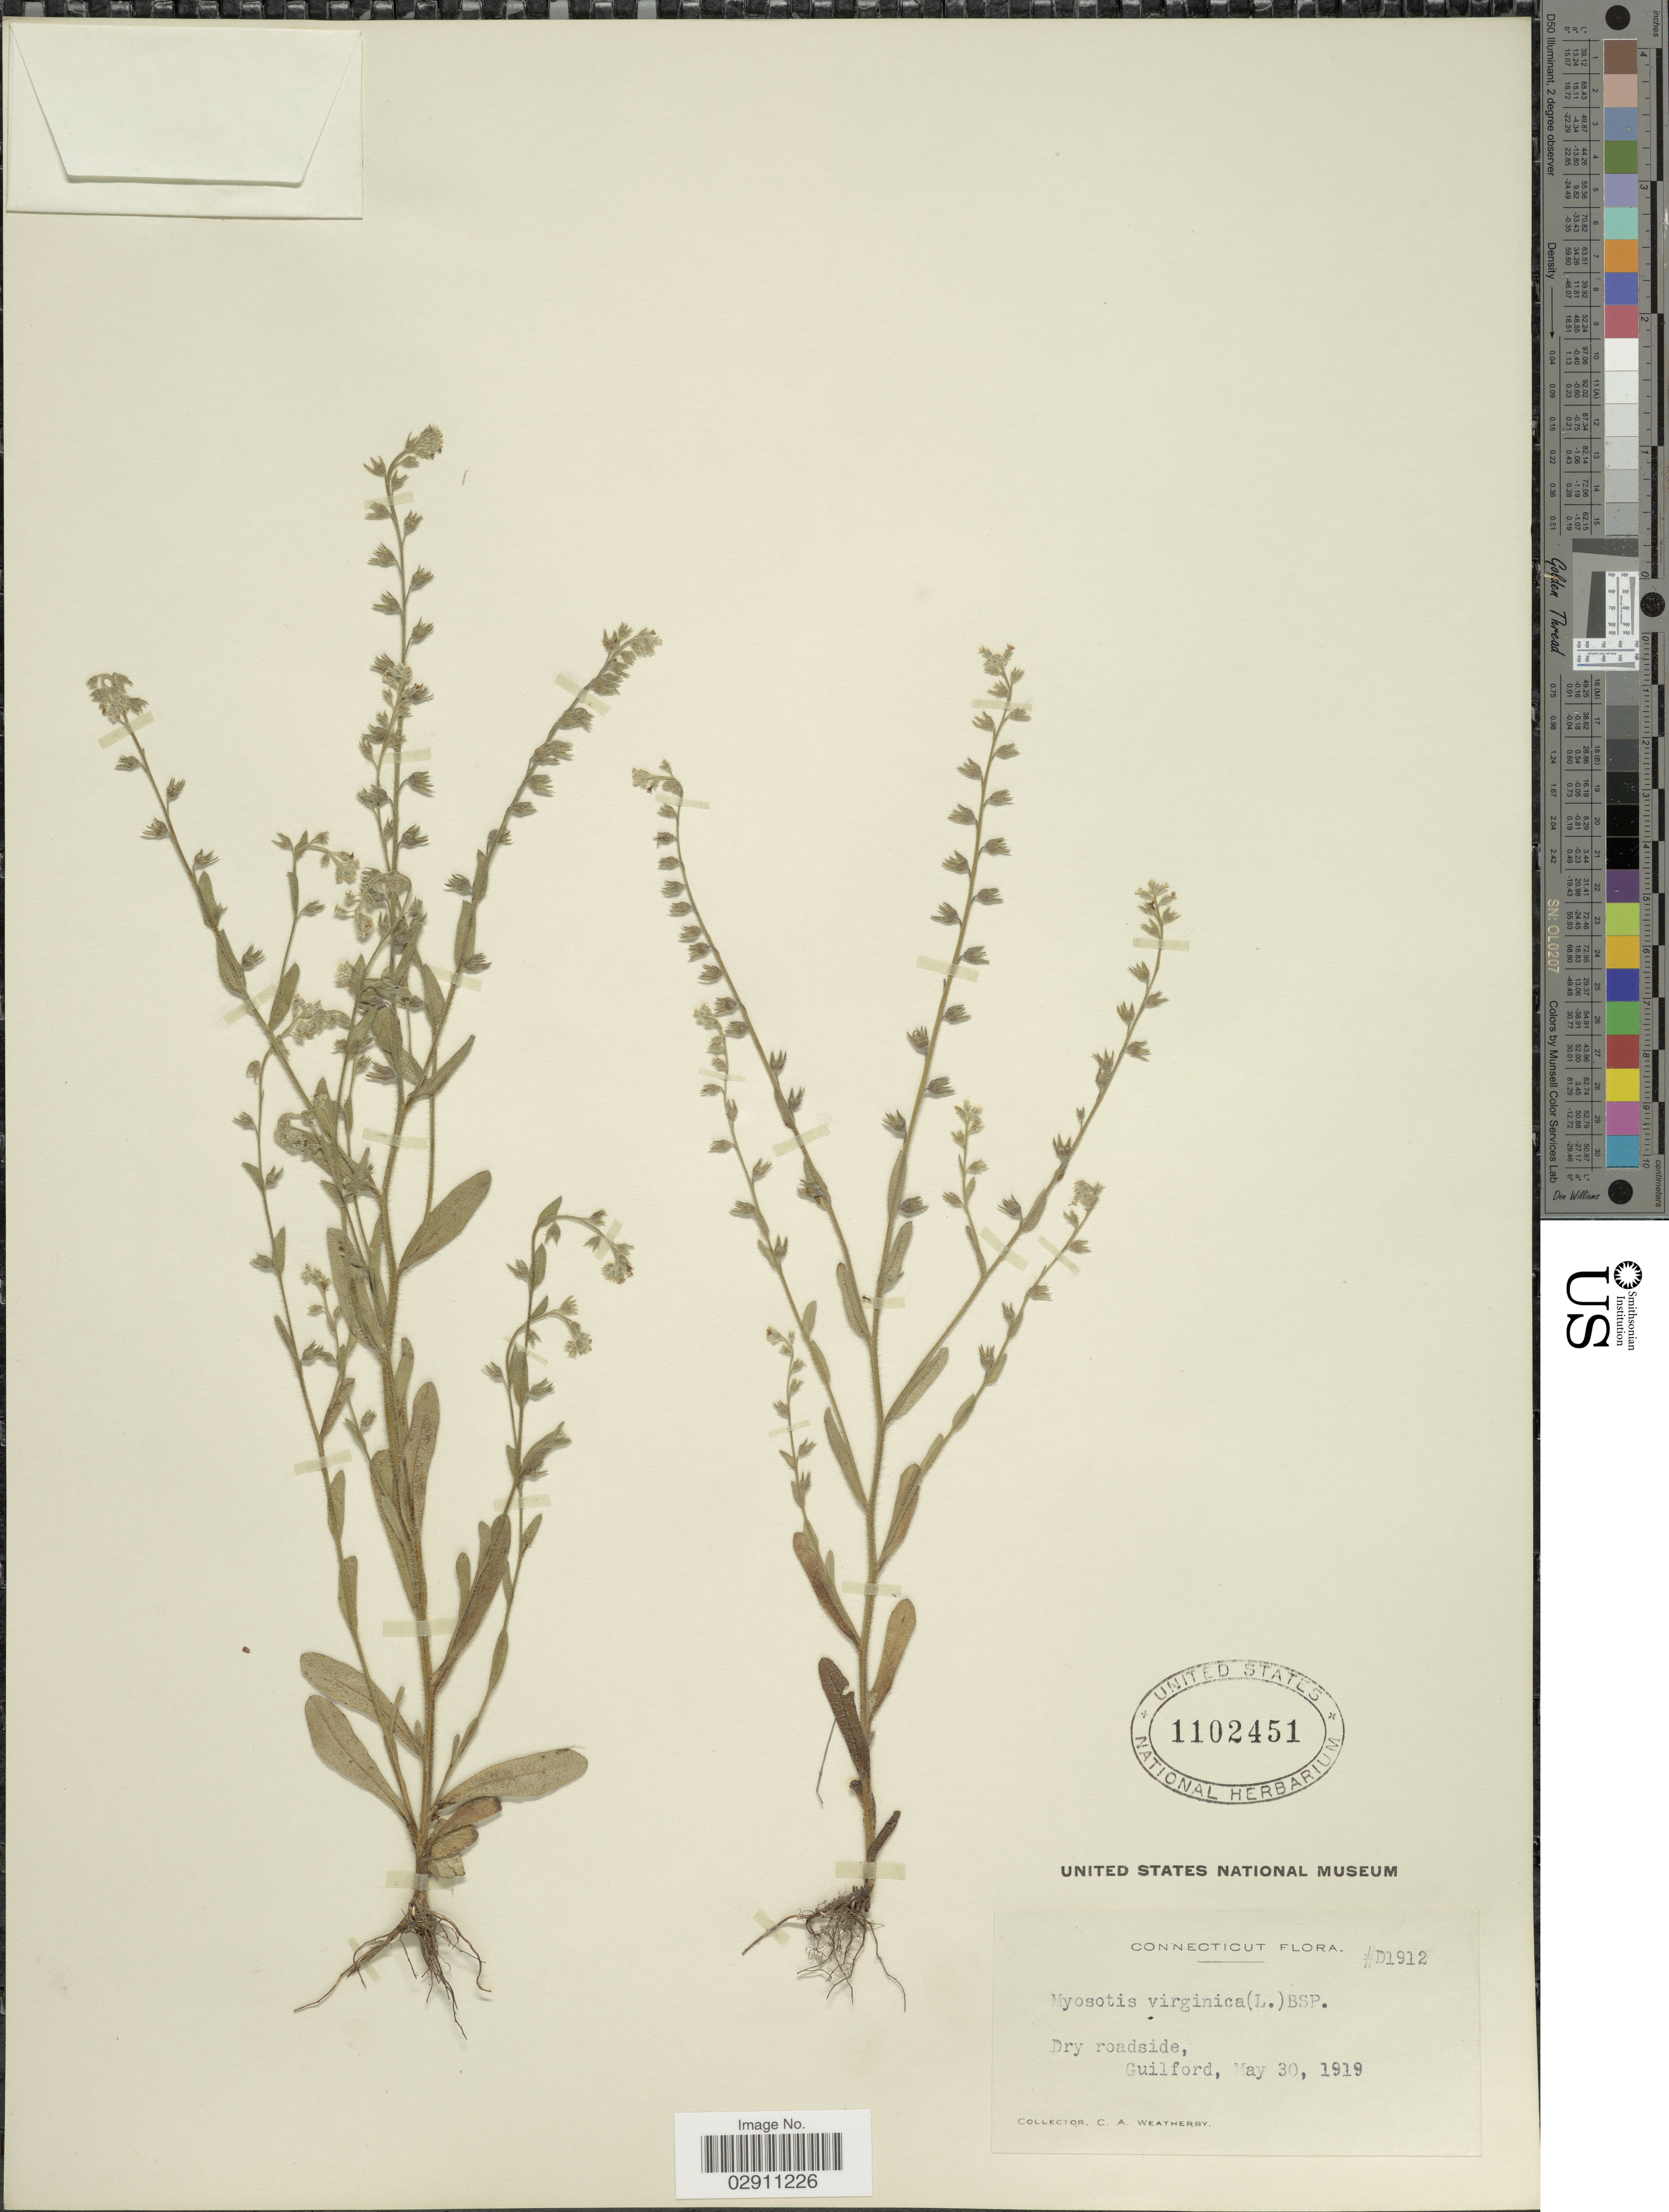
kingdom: Plantae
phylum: Tracheophyta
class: Magnoliopsida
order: Boraginales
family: Boraginaceae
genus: Myosotis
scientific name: Myosotis verna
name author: Nutt.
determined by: Goldman, Doug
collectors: C. A. Weatherby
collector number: D1912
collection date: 1919-05-30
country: United States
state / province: Connecticut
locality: Dry roadside, Guilford.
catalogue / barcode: US 1102451